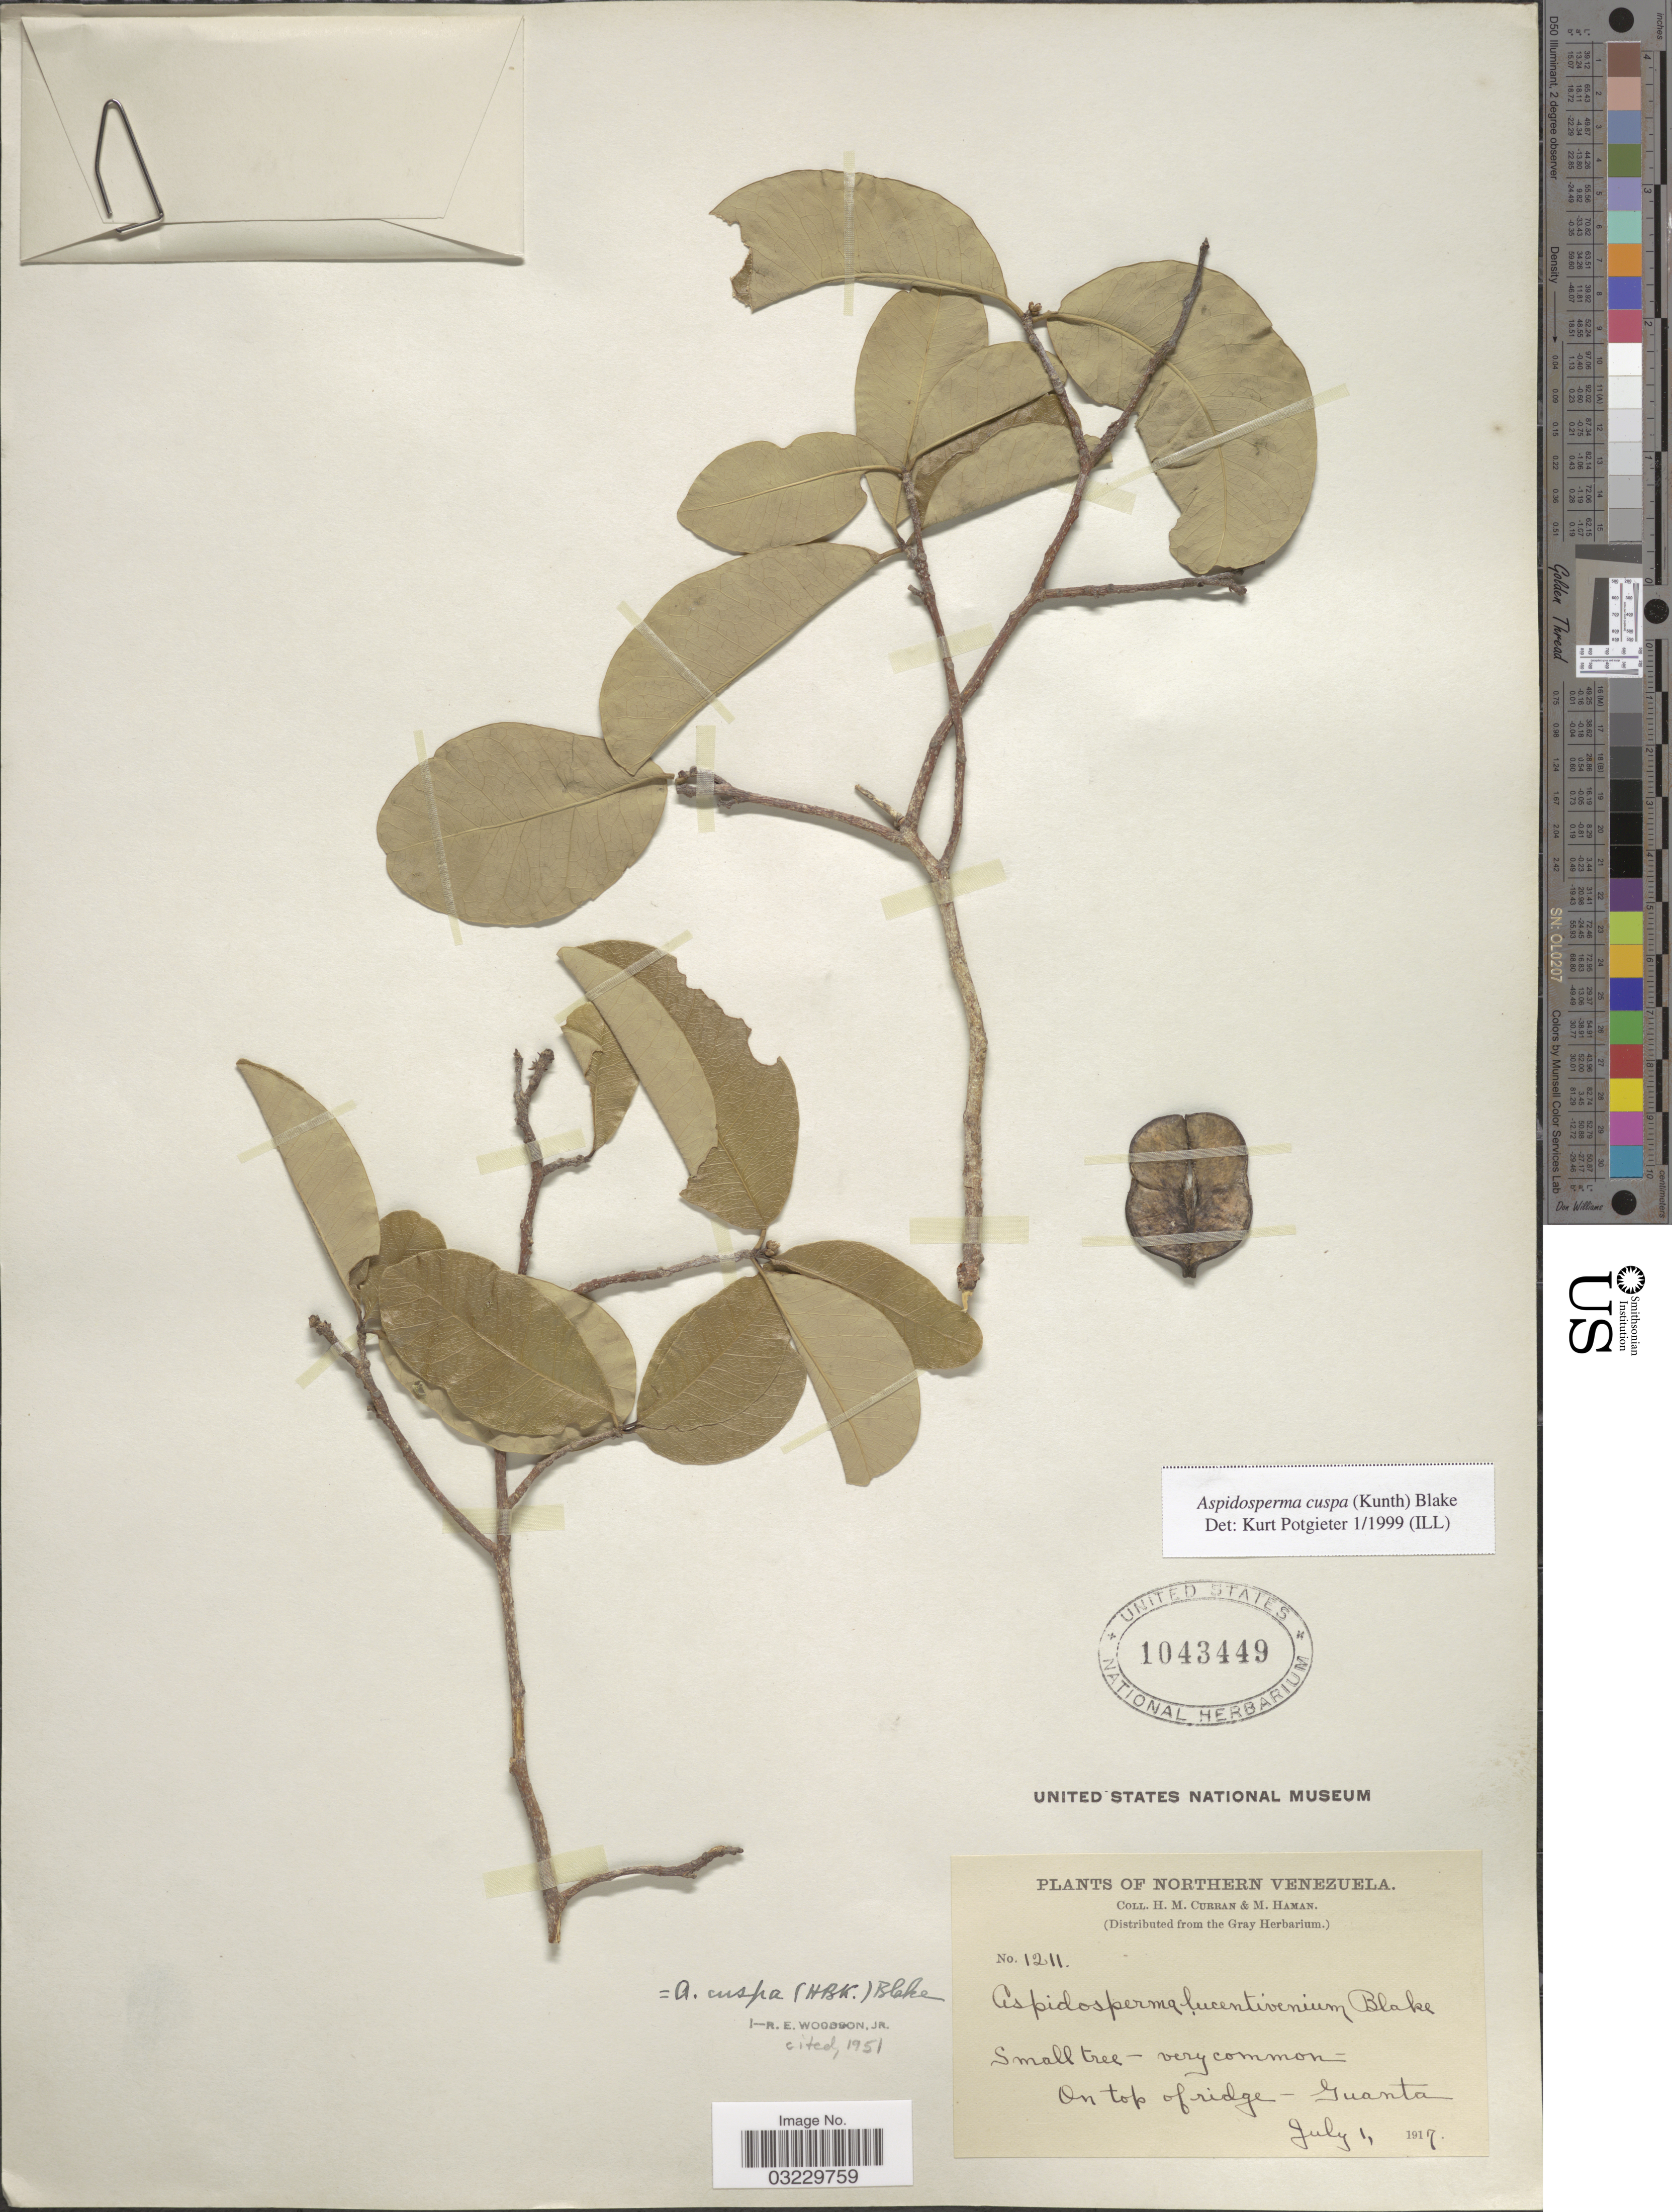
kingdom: Plantae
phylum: Tracheophyta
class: Magnoliopsida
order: Gentianales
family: Apocynaceae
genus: Aspidosperma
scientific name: Aspidosperma cuspa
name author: (Kunth) S.F. Blake ex Pittier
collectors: H. M. Curran & M. Haman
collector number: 1211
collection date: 1917-07-01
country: Venezuela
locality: Northern Venezuela. On top of ridge - Guanta.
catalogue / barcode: US 1043449